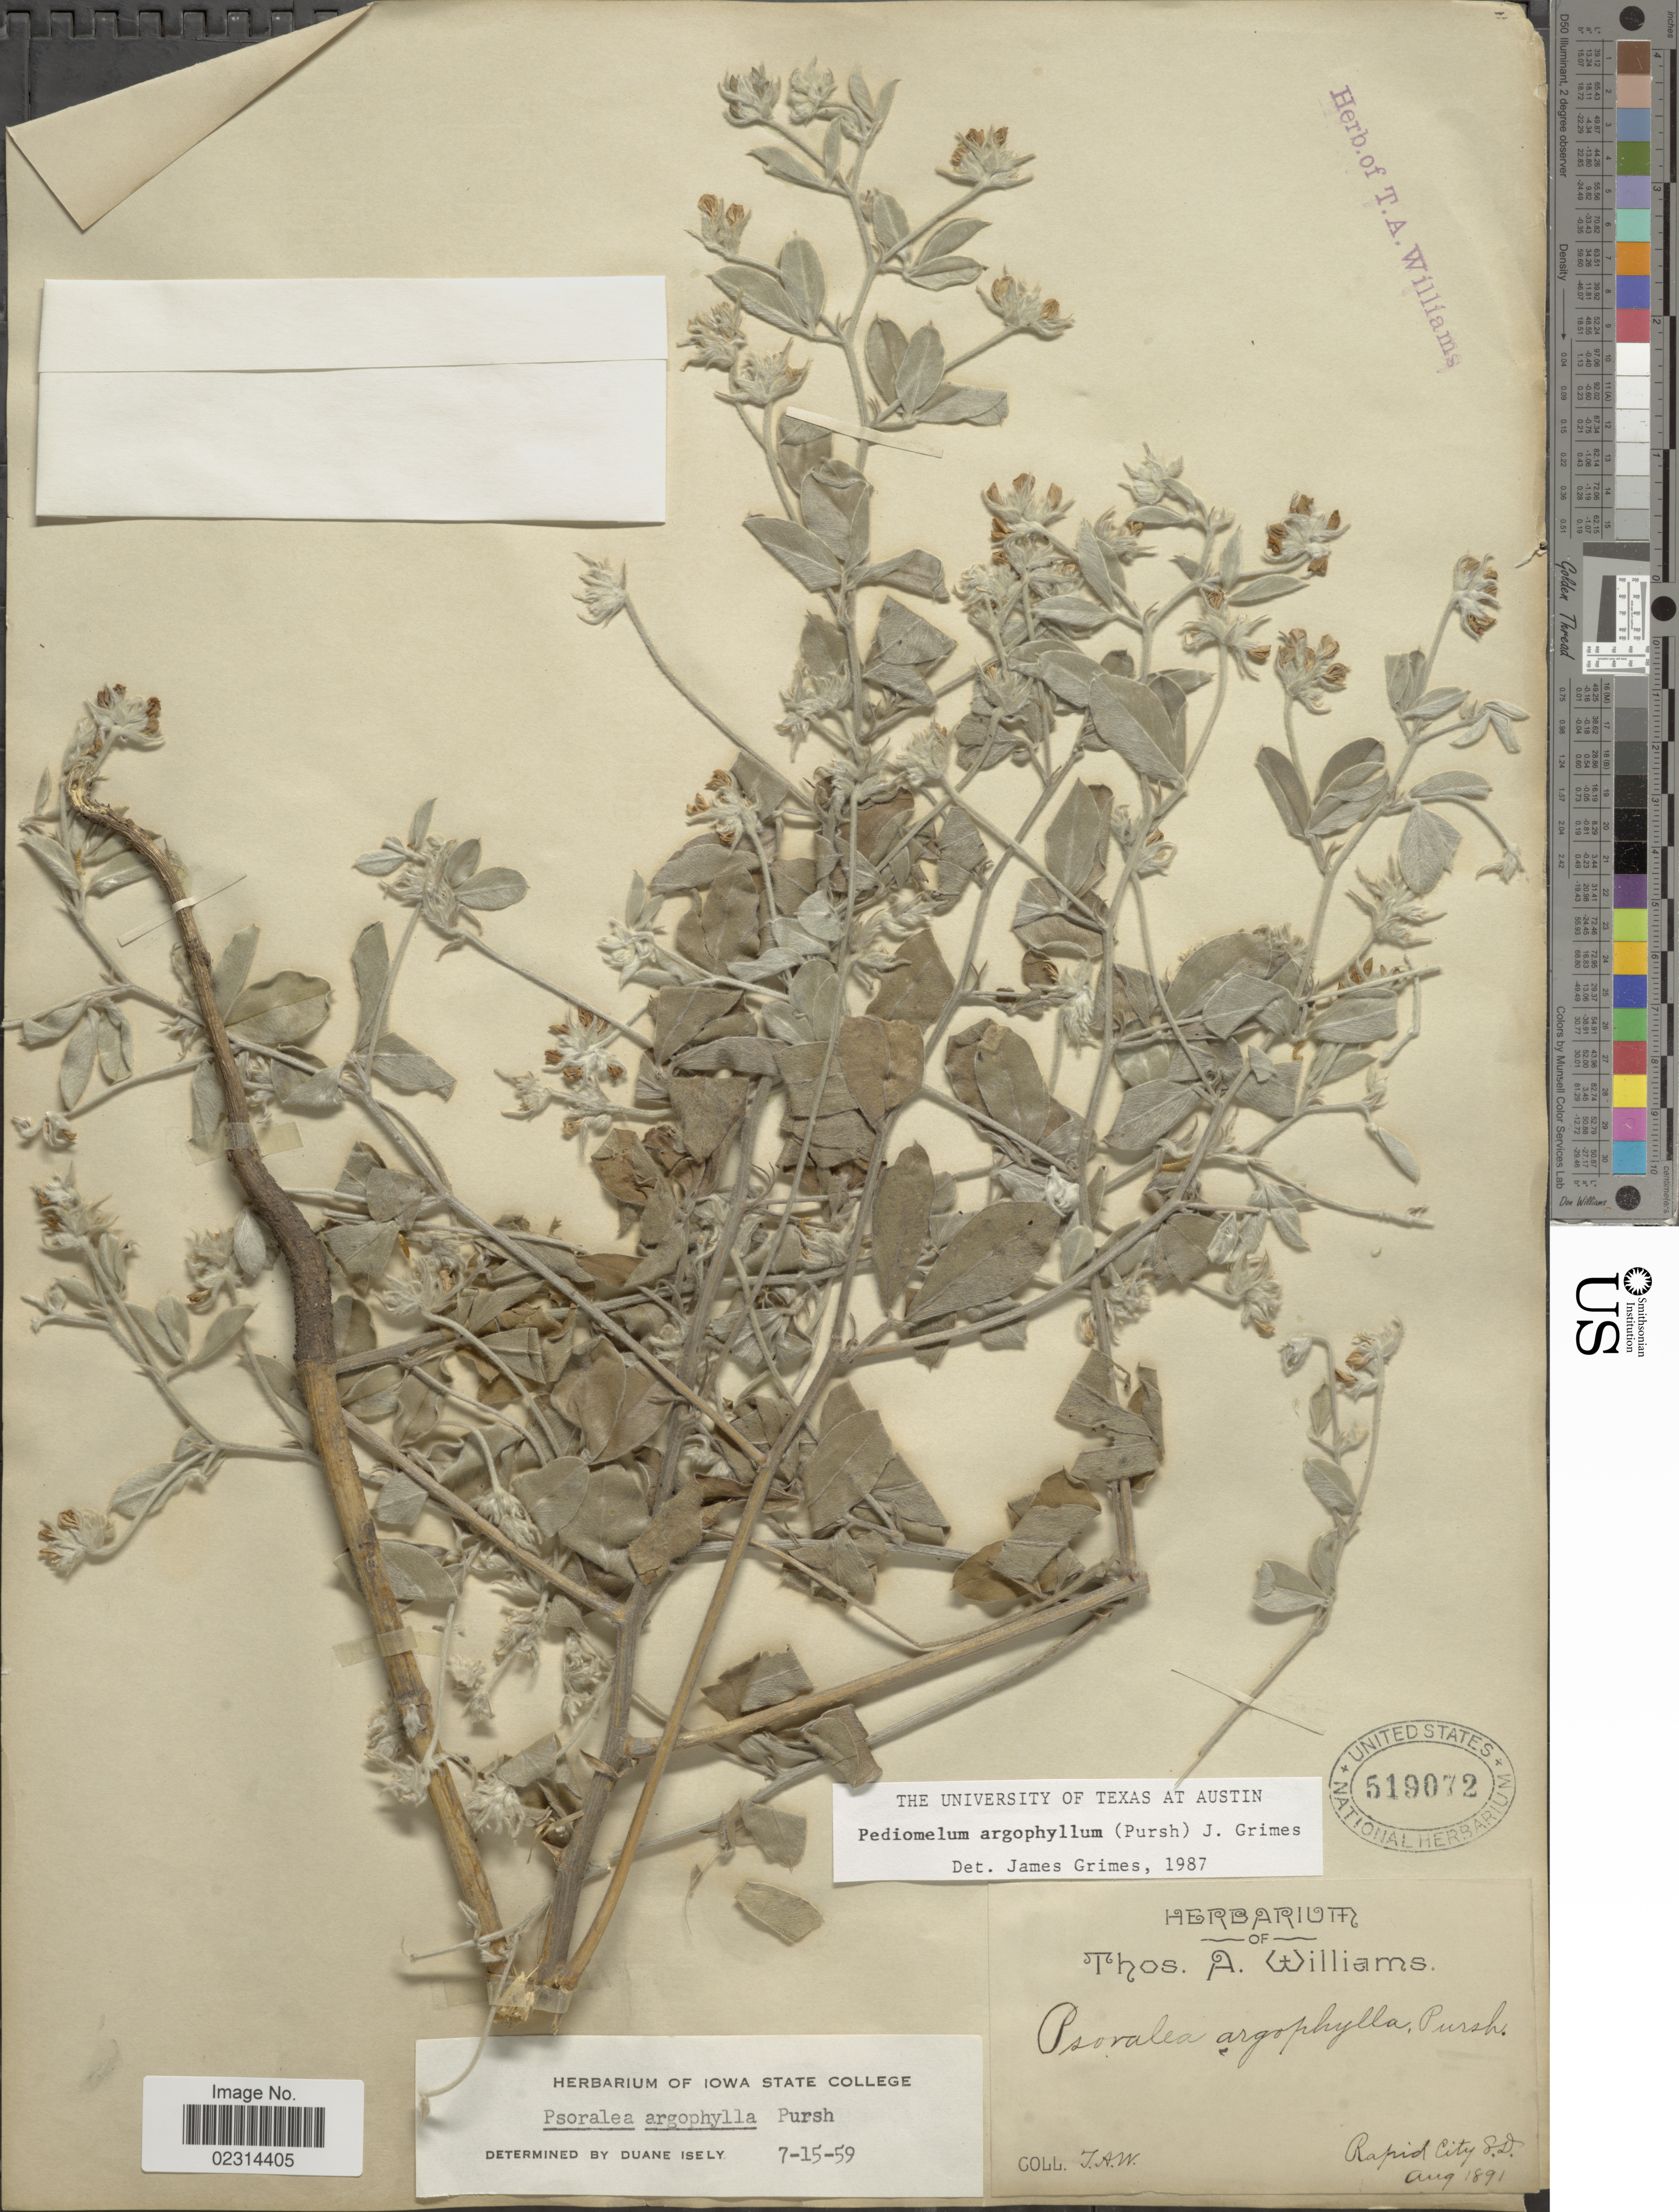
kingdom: Plantae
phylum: Tracheophyta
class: Magnoliopsida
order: Fabales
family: Fabaceae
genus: Pediomelum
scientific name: Pediomelum argophyllum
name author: (Pursh) J.W. Grimes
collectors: T. A. Williams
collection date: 1891-08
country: United States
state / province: South Dakota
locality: Rapid City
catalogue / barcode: US 519072